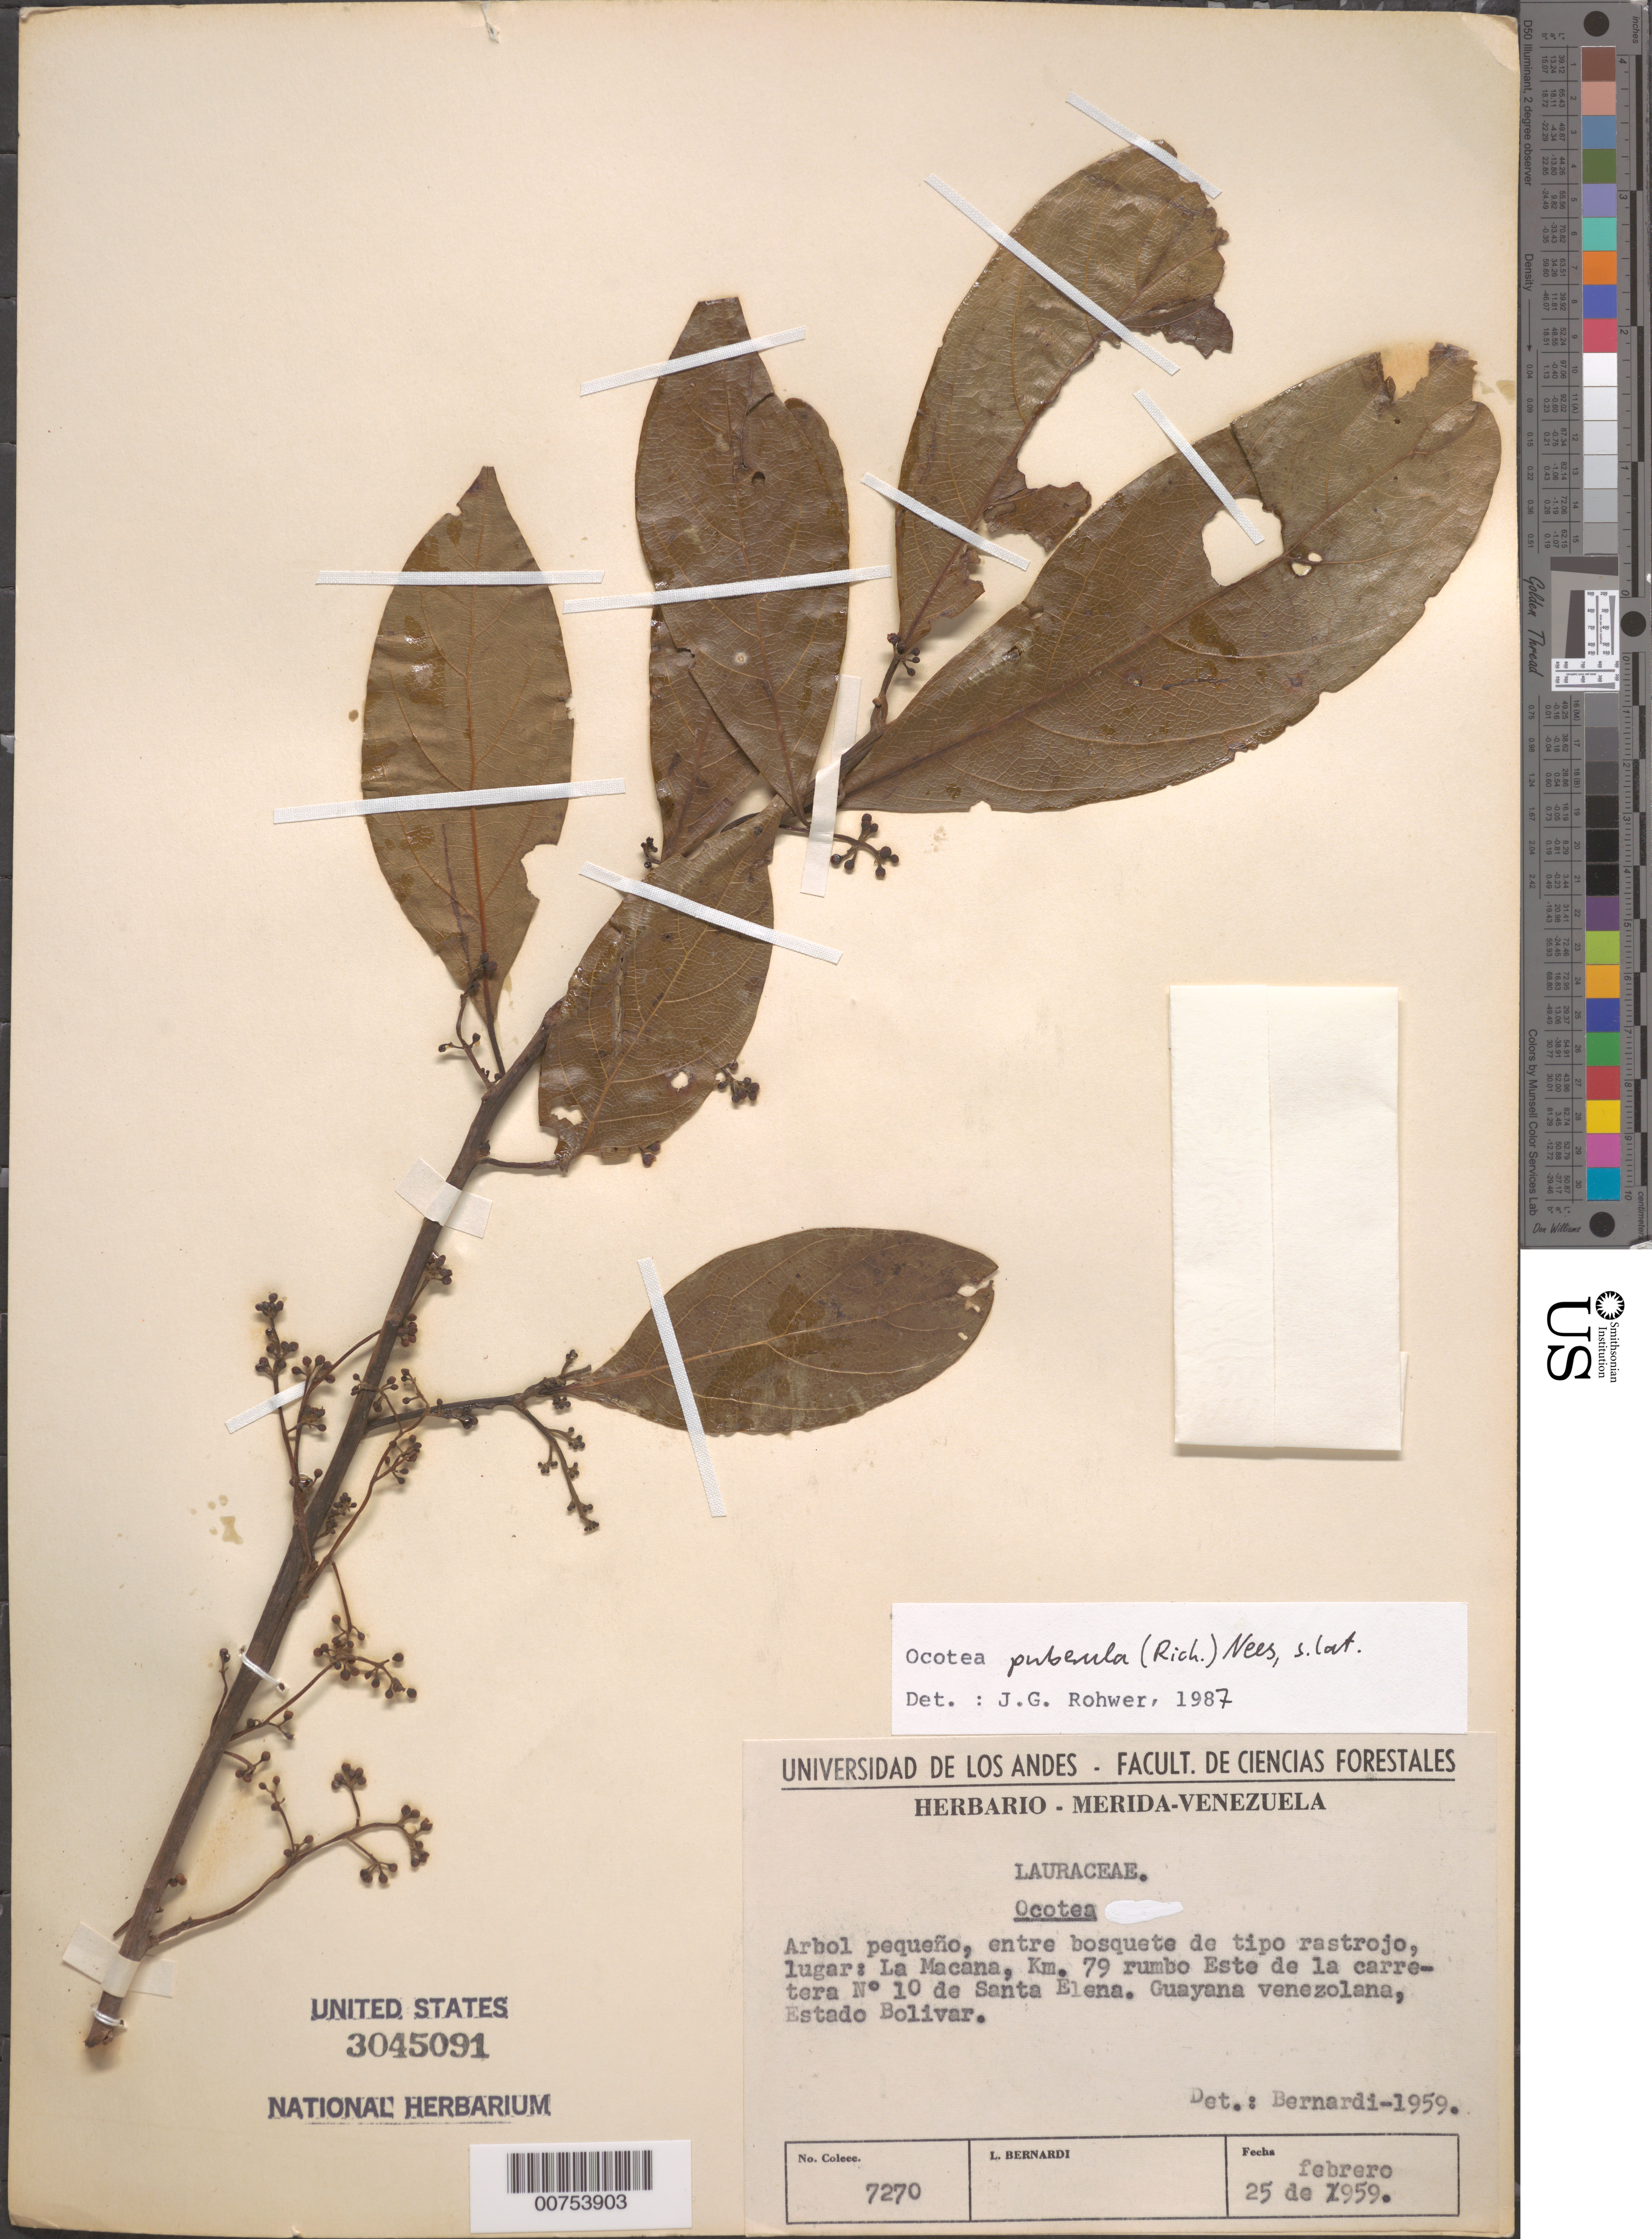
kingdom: Plantae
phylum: Tracheophyta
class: Magnoliopsida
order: Laurales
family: Lauraceae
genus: Ocotea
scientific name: Ocotea puberula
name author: (Rich.) Nees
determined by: Rohwer, J. G.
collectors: A. L. Bernardi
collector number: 7270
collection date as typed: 25-Feb-59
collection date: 1959-02-25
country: Venezuela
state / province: Bolívar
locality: El Dorado, S of; km 79 (La Macuna), E of road No. 10 to Sta. Elena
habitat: Entre bosquete de tipo rastrojo, lugar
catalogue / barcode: US 3045091